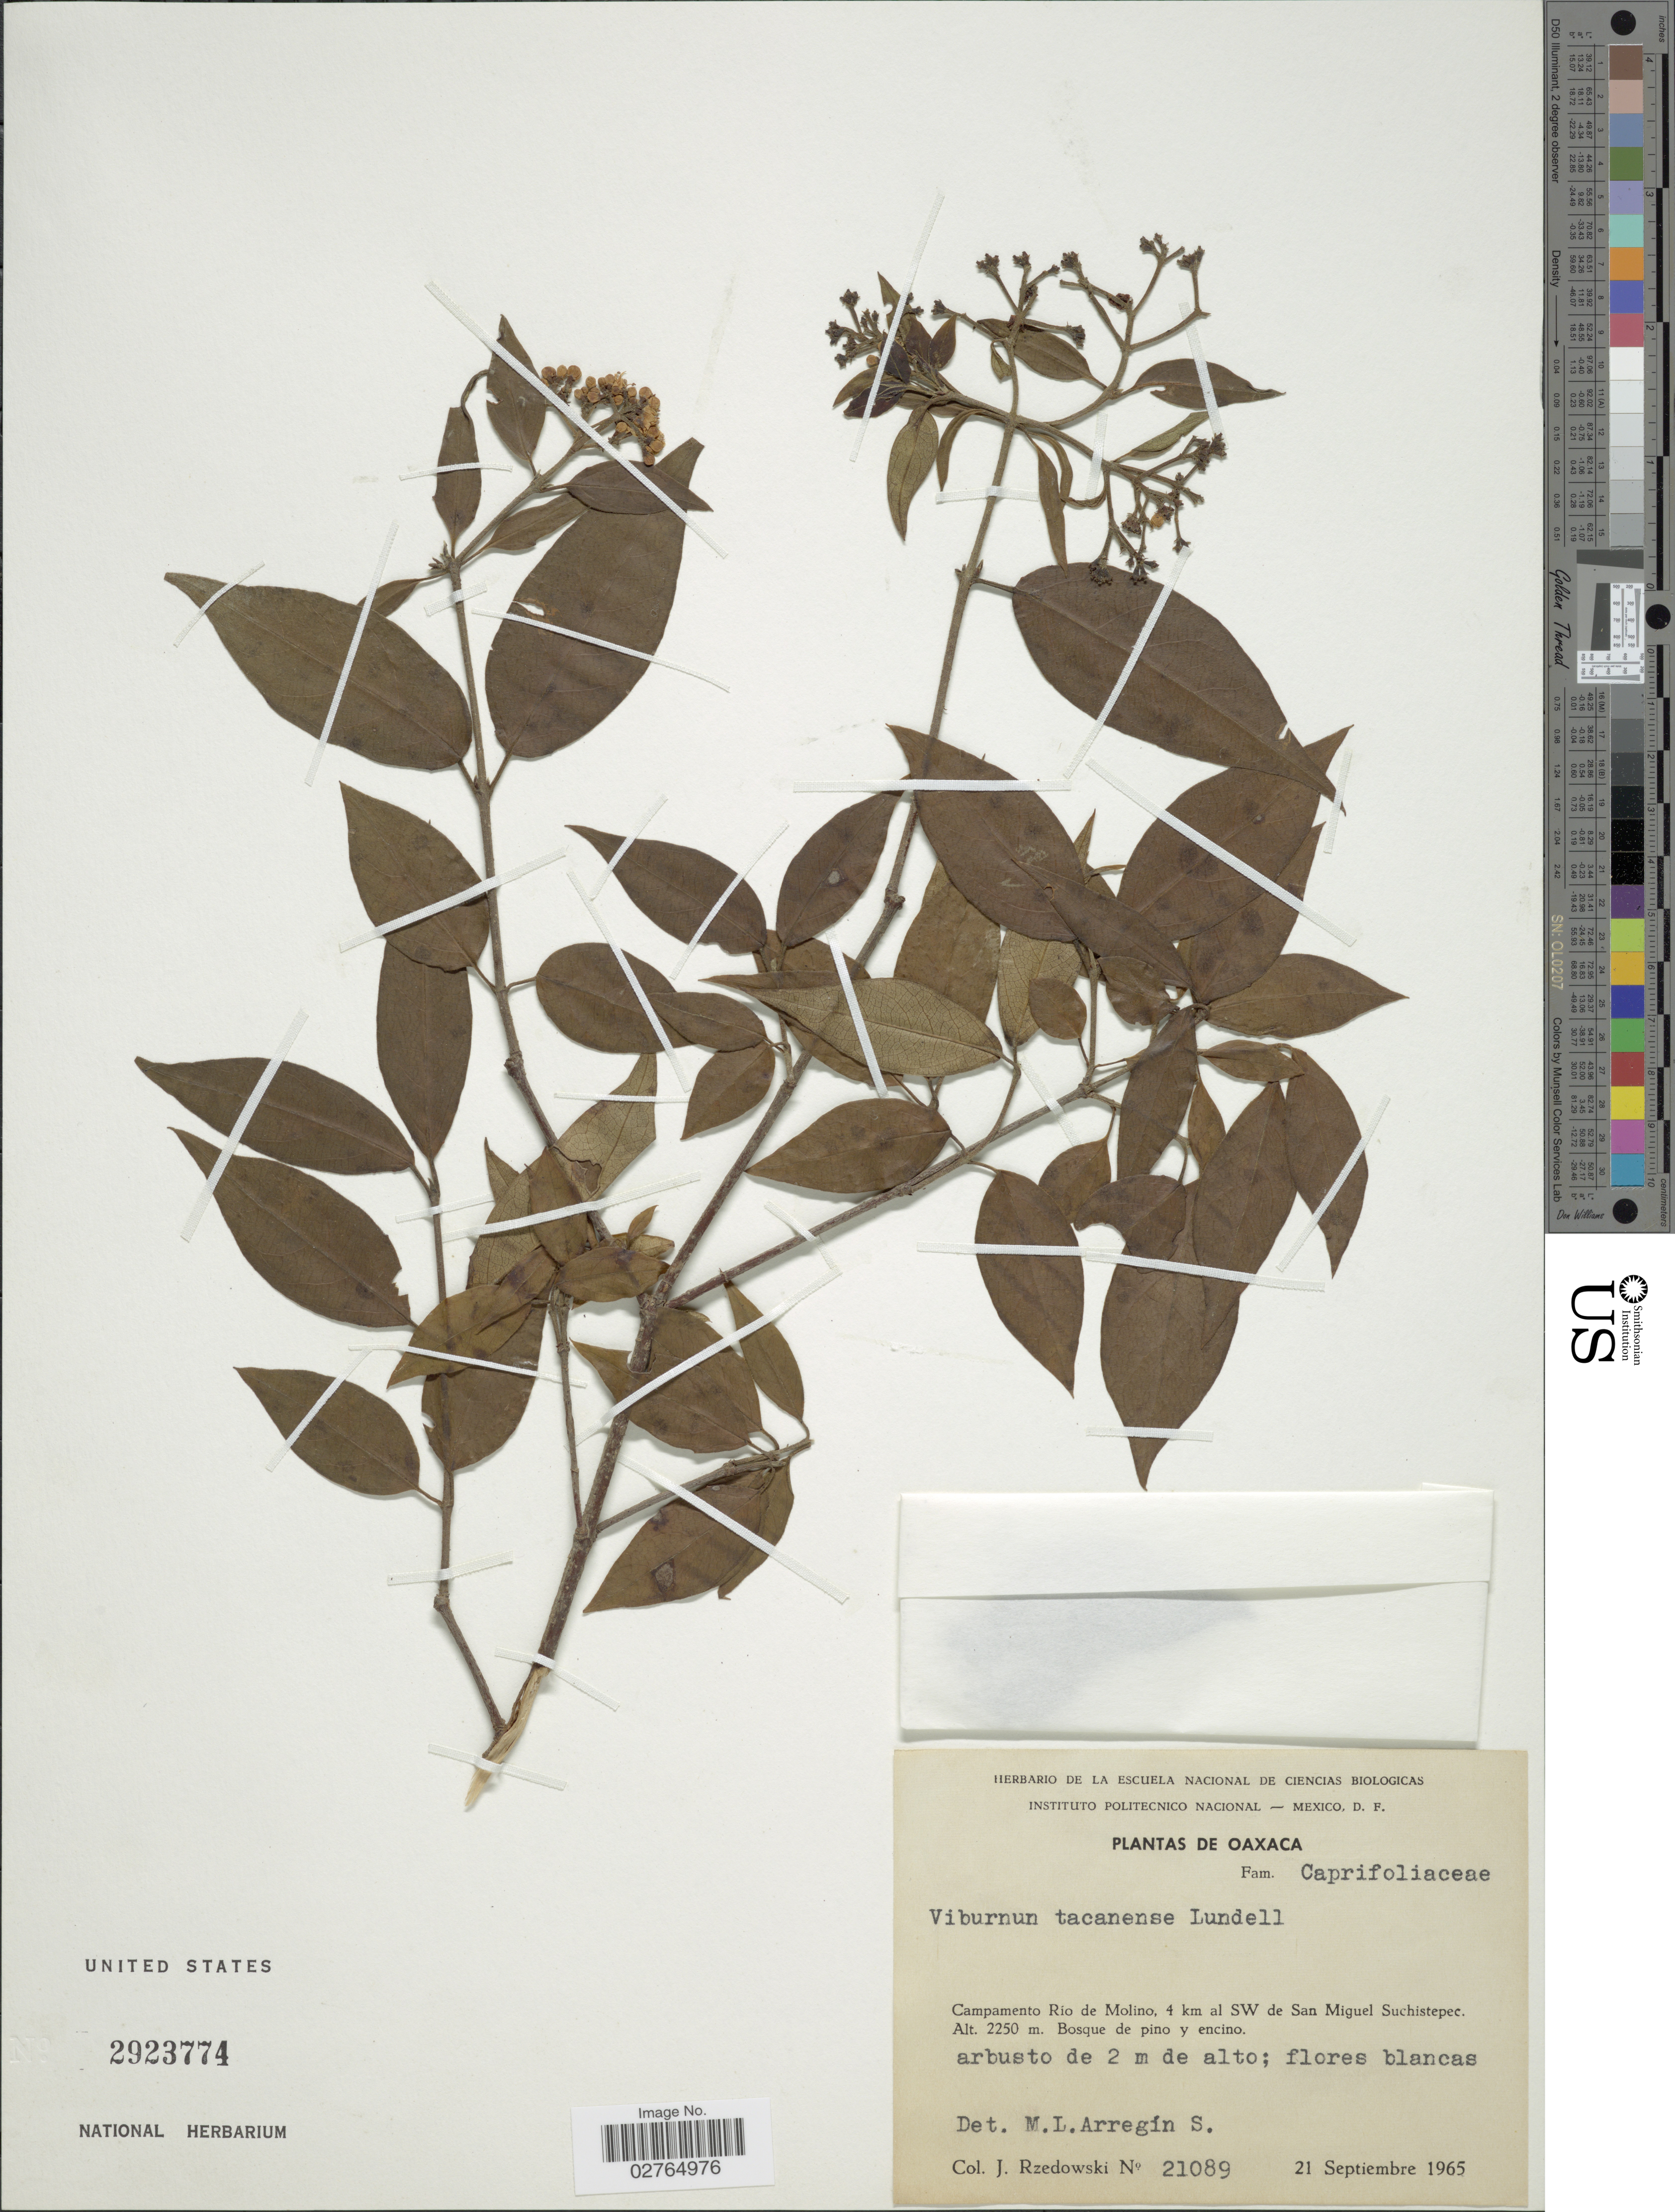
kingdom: Plantae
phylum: Tracheophyta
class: Magnoliopsida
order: Dipsacales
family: Viburnaceae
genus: Viburnum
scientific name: Viburnum tacanense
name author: Lundell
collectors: J. Rzedowski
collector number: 21089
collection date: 1965-09-21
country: Mexico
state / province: Oaxaca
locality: Campamento Rio de Molino, 4 km al SW de San Miguel Suchistepec.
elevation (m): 2250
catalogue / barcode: US 2923774